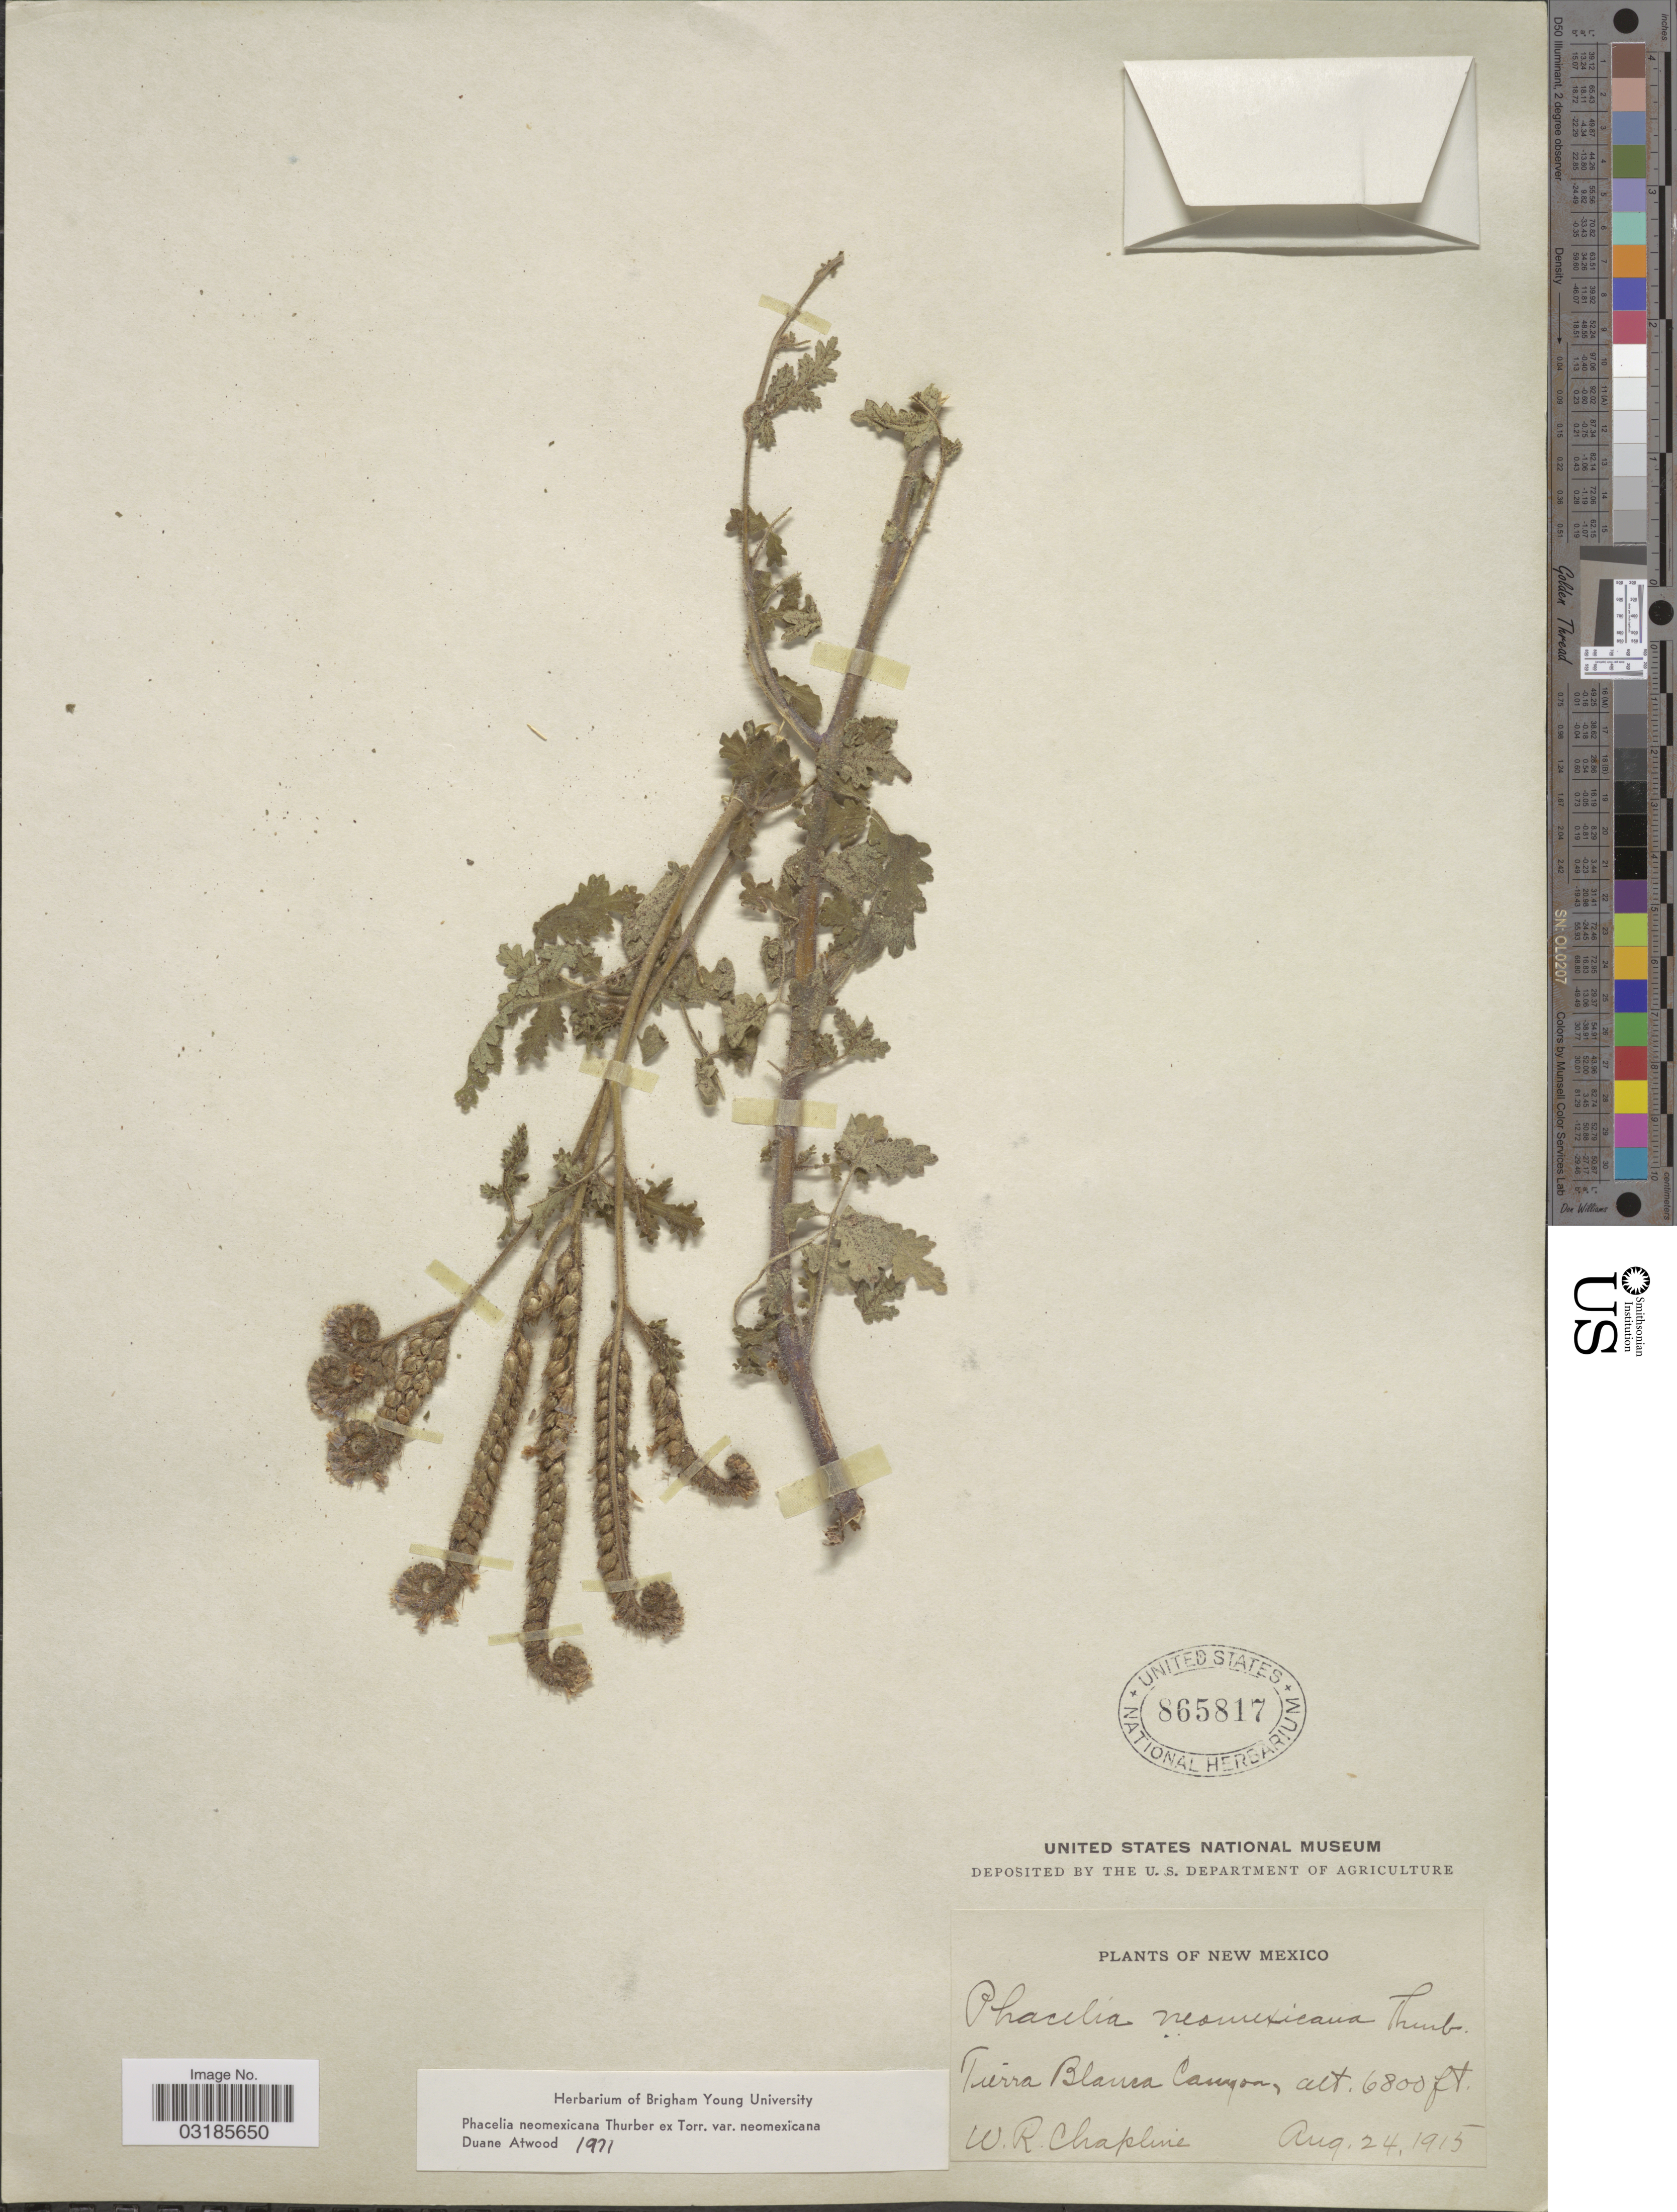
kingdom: Plantae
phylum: Tracheophyta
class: Magnoliopsida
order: Boraginales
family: Hydrophyllaceae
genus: Phacelia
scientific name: Phacelia neomexicana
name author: Thurb. ex Torr.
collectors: W. Chapline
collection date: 1915-08-24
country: United States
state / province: New Mexico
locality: Tierra Blanca Canyon.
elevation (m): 2073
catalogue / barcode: US 865817